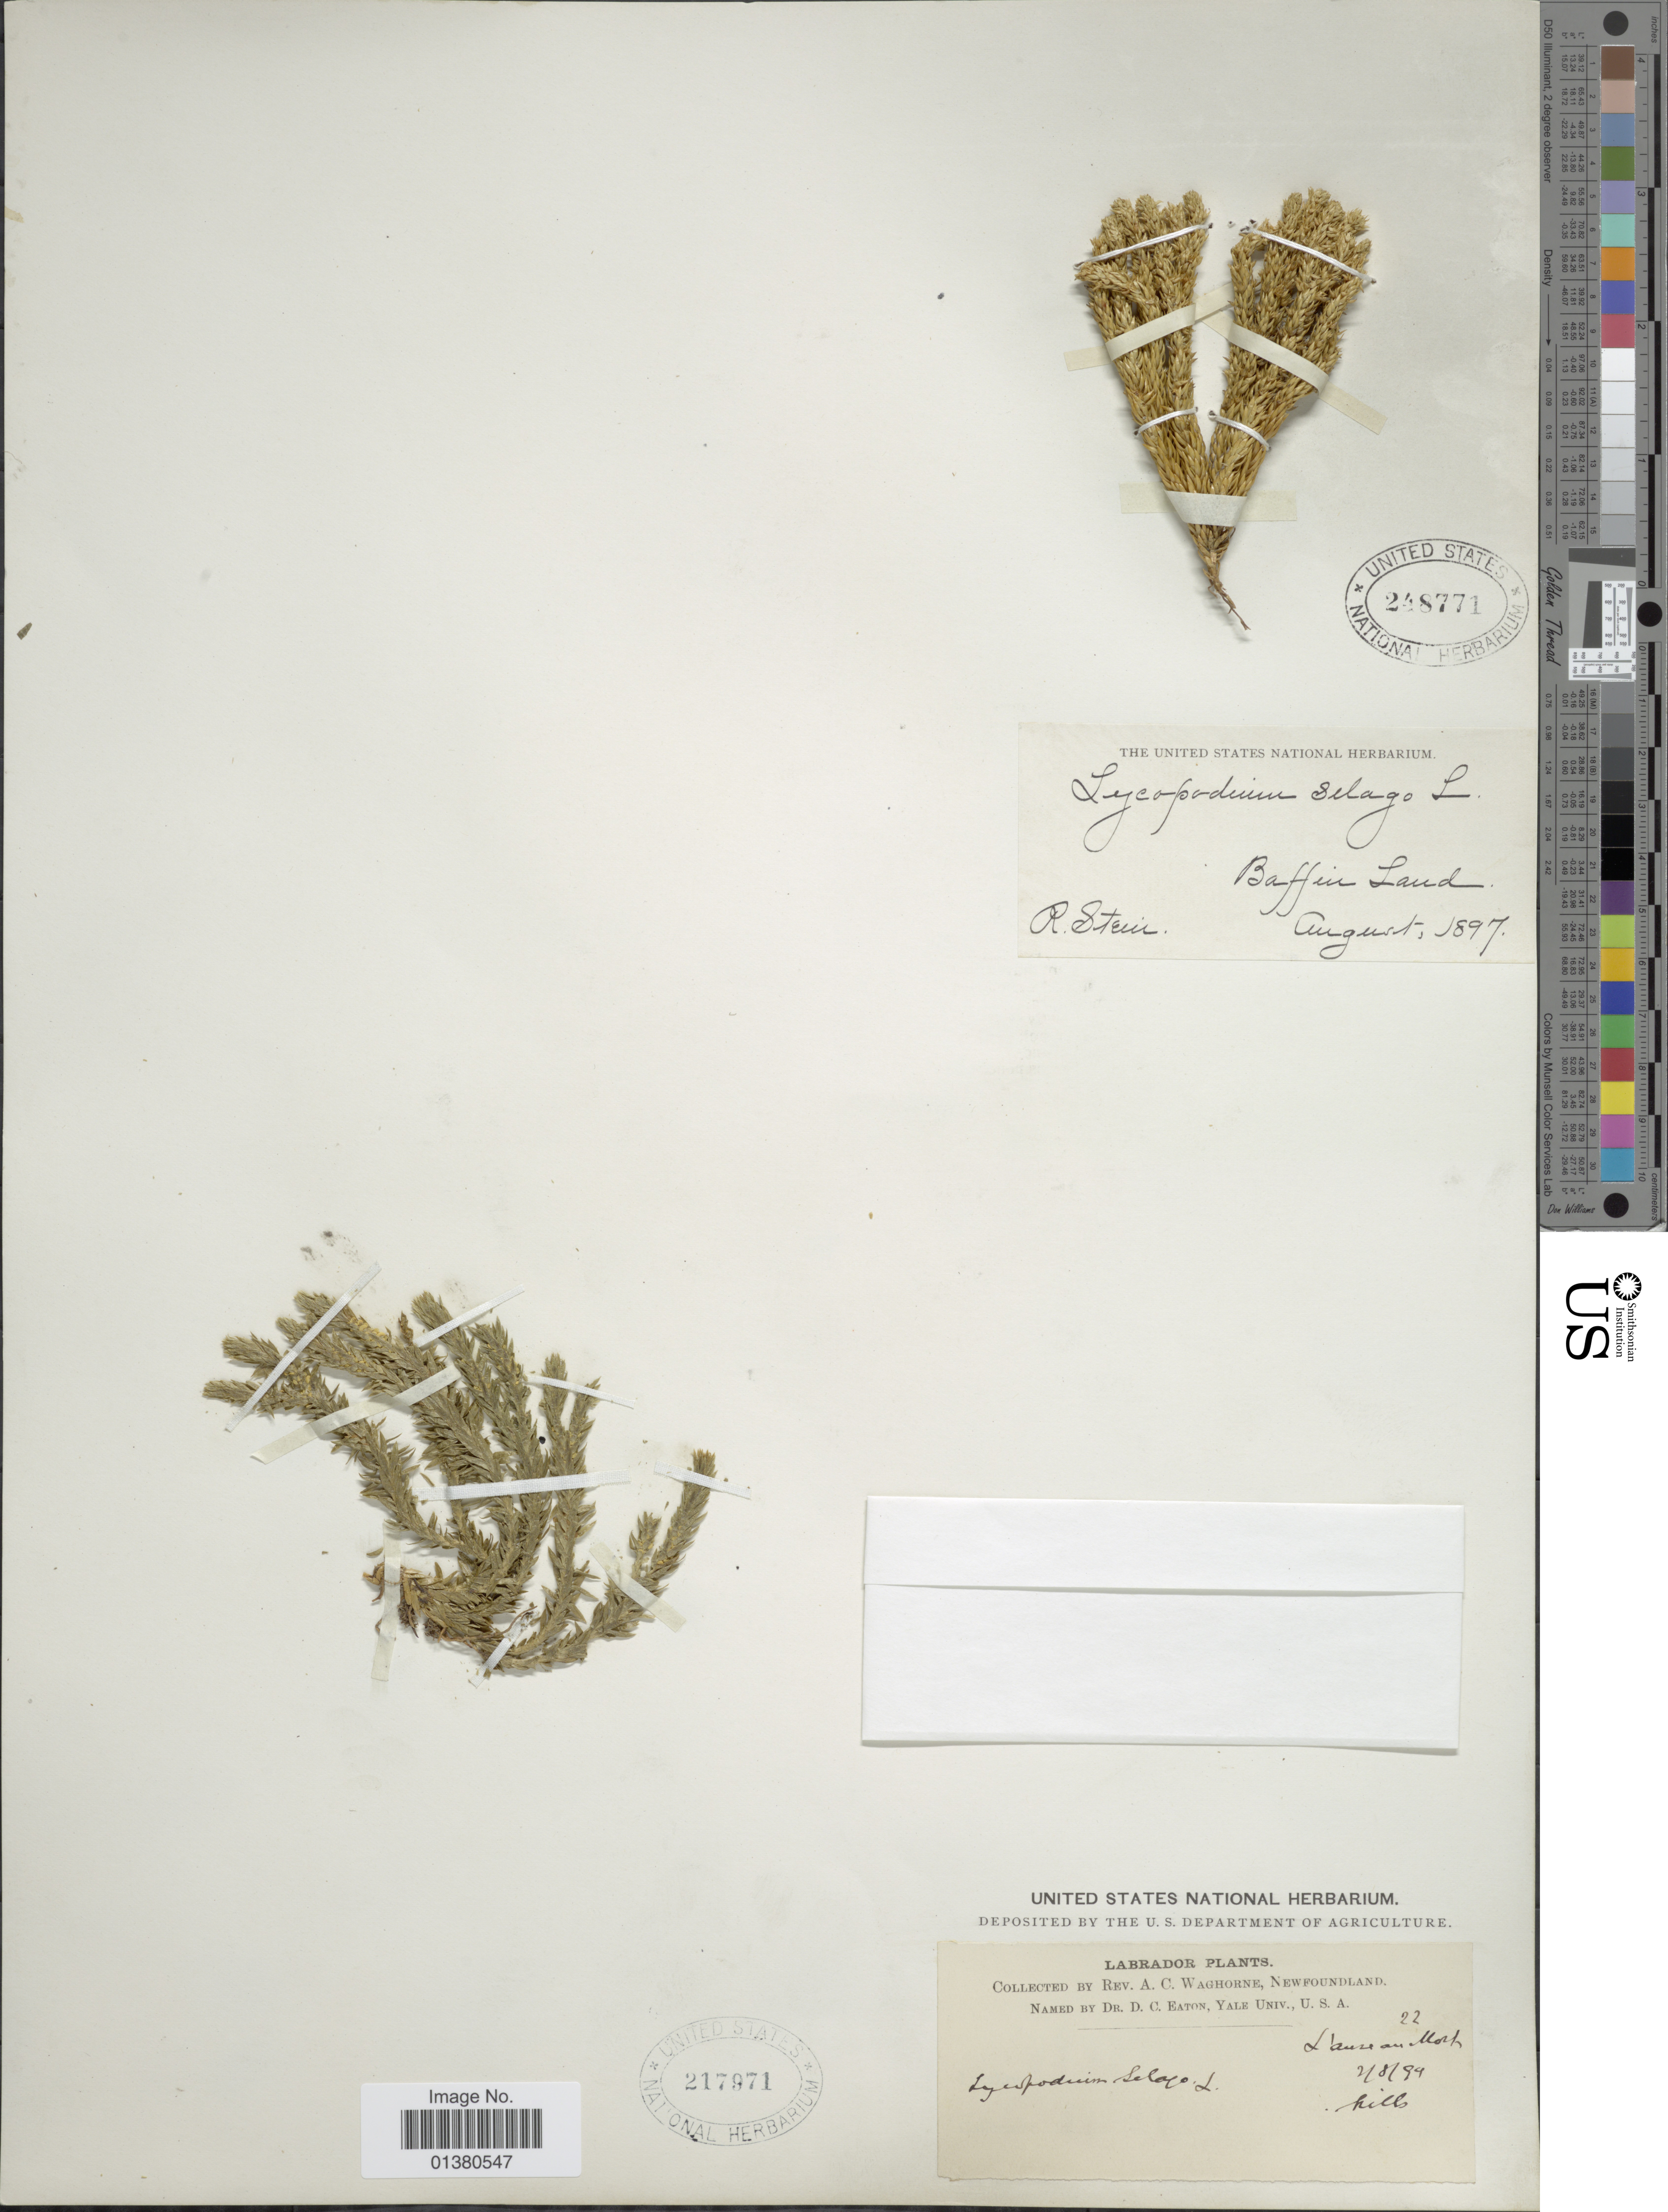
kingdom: Plantae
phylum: Tracheophyta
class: Lycopodiopsida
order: Lycopodiales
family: Lycopodiaceae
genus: Huperzia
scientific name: Huperzia selago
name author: (L.) Bernh. ex Schrank & Mart.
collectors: A. Waghorne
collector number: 22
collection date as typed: Transcribed d/m/y: 2/8/94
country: Canada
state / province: Newfoundland and Labrador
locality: Hills, Labrador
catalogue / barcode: US 217971